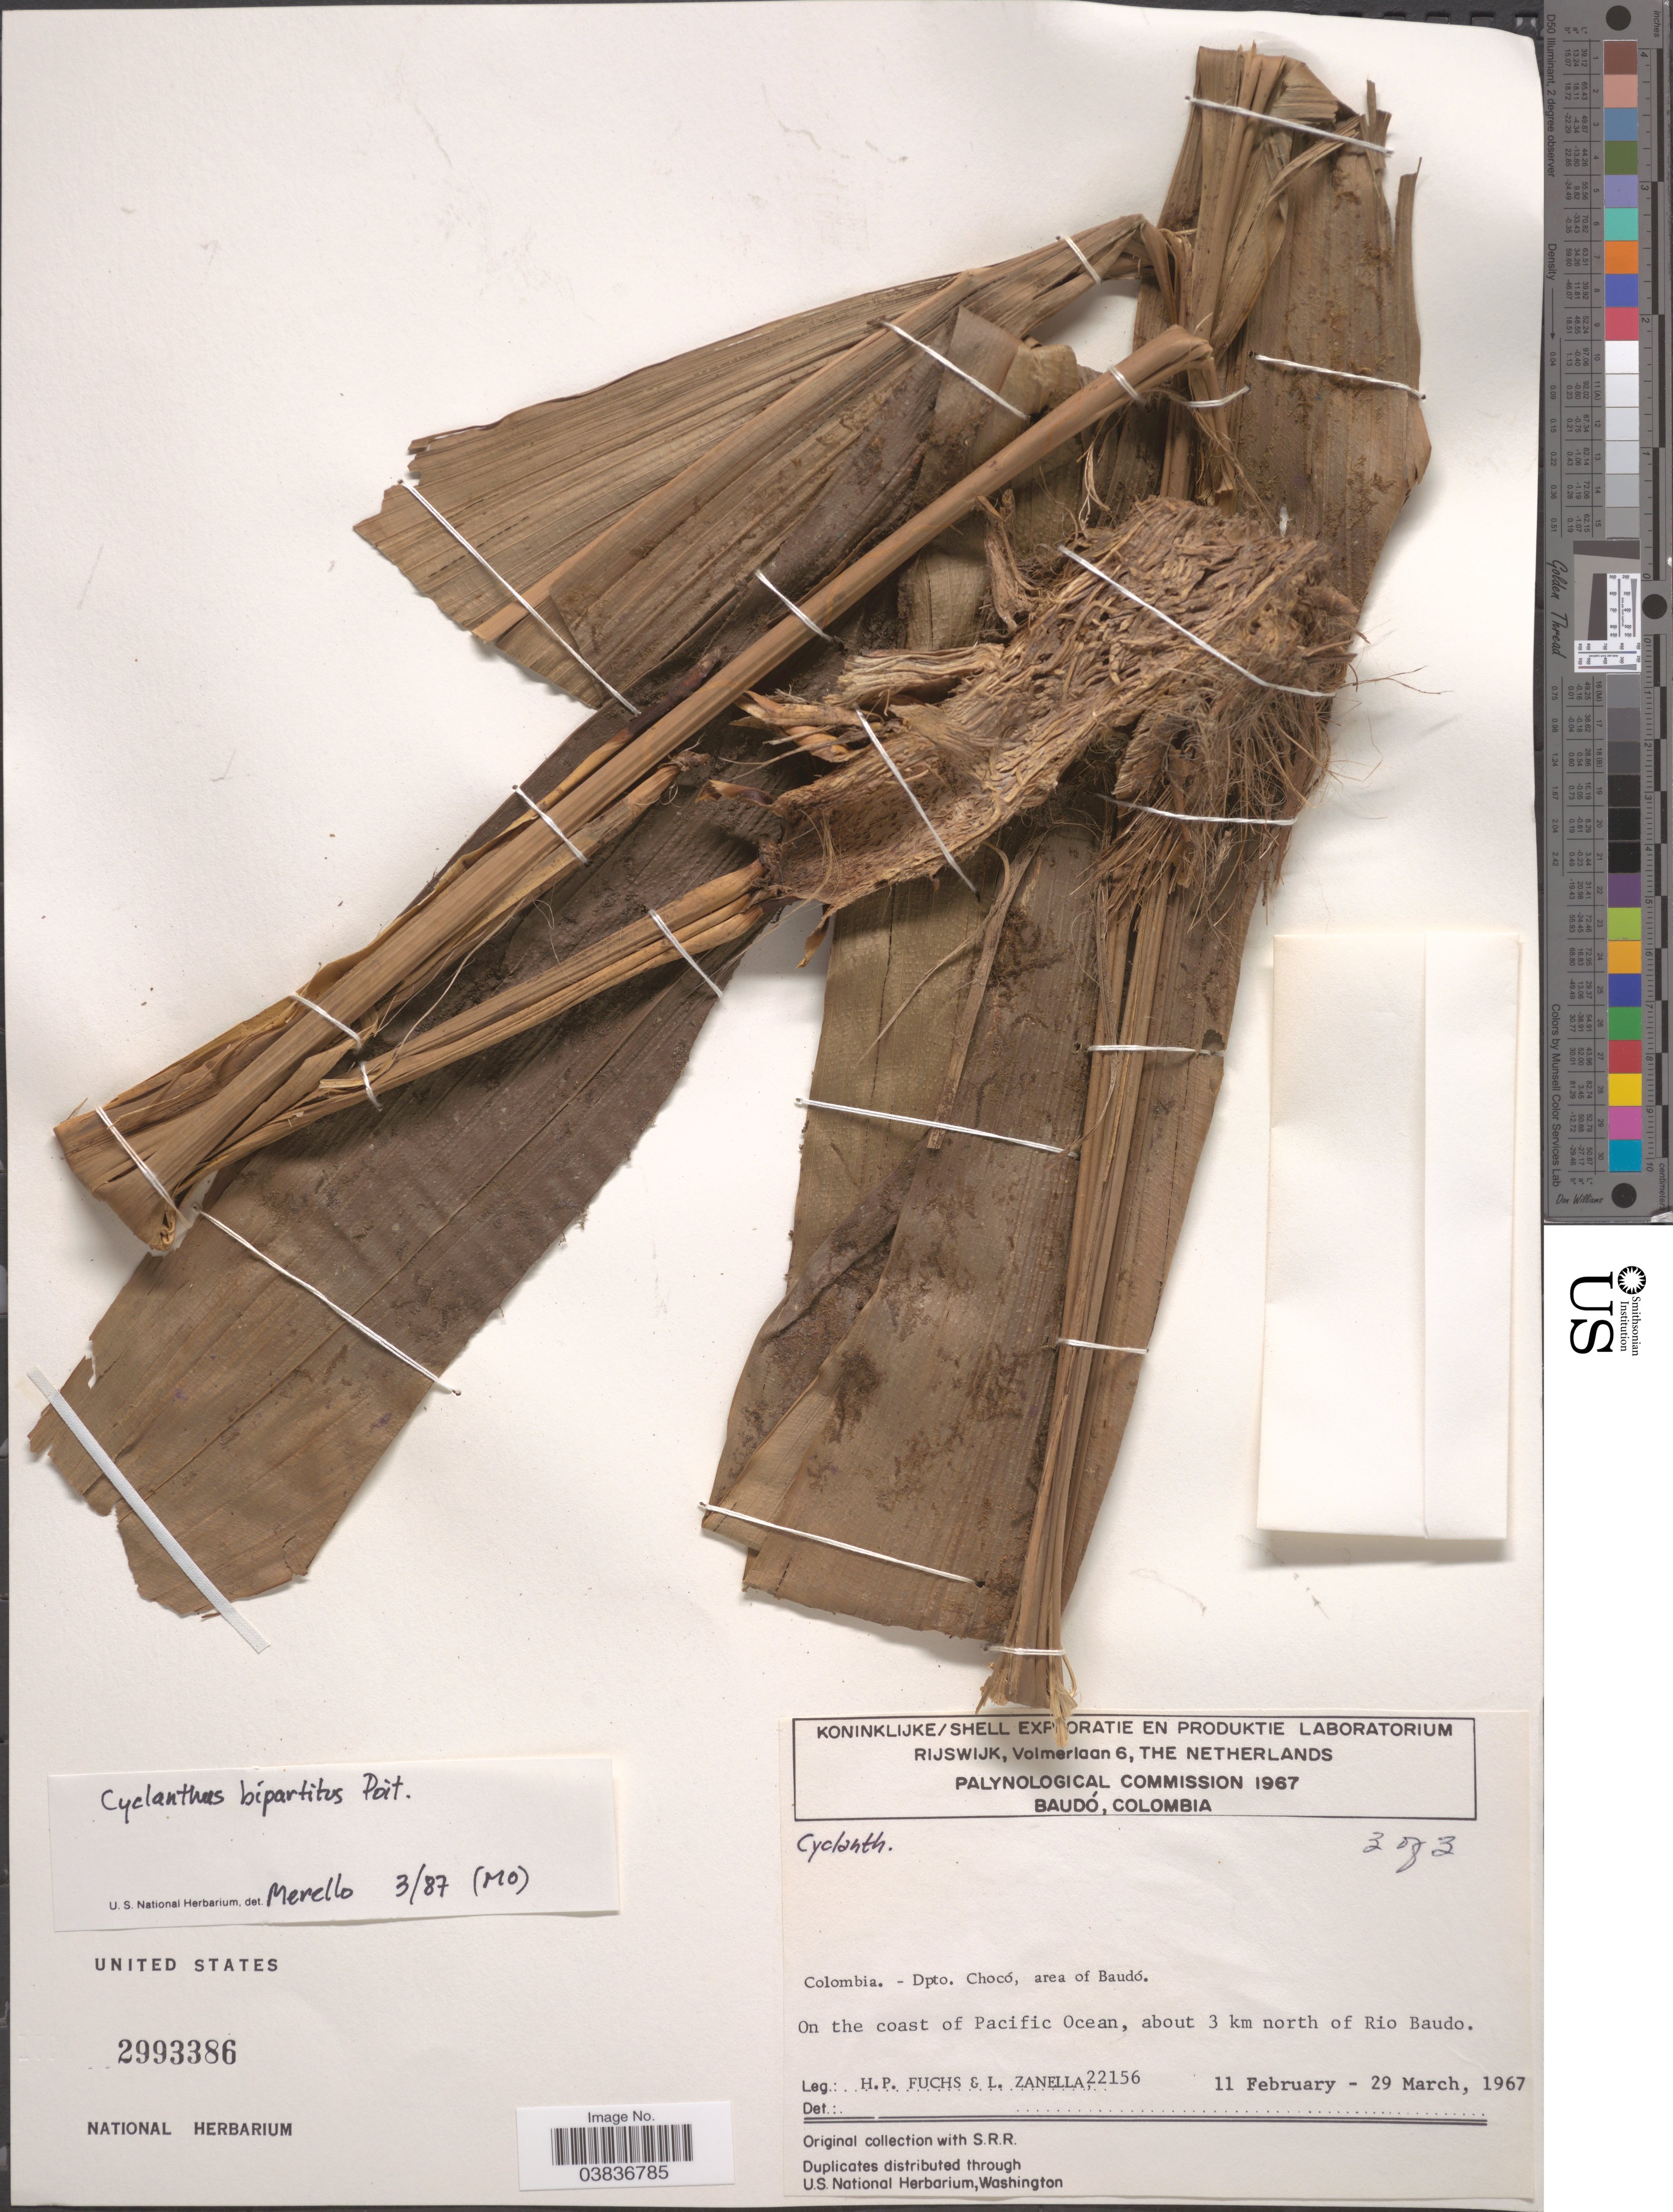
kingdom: Plantae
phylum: Tracheophyta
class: Liliopsida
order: Pandanales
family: Cyclanthaceae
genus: Cyclanthus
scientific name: Cyclanthus bipartitus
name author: Poit. ex A. Rich.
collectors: H. P. Fuchs & L. Zanella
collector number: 22156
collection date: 1967-02-11/1967-03-29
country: Colombia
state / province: Chocó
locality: Dpto. Chocó, area of Baudó. On the coast of the Pacific Ocean, about 3 km north of Rio Baudo.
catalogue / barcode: US 2993386